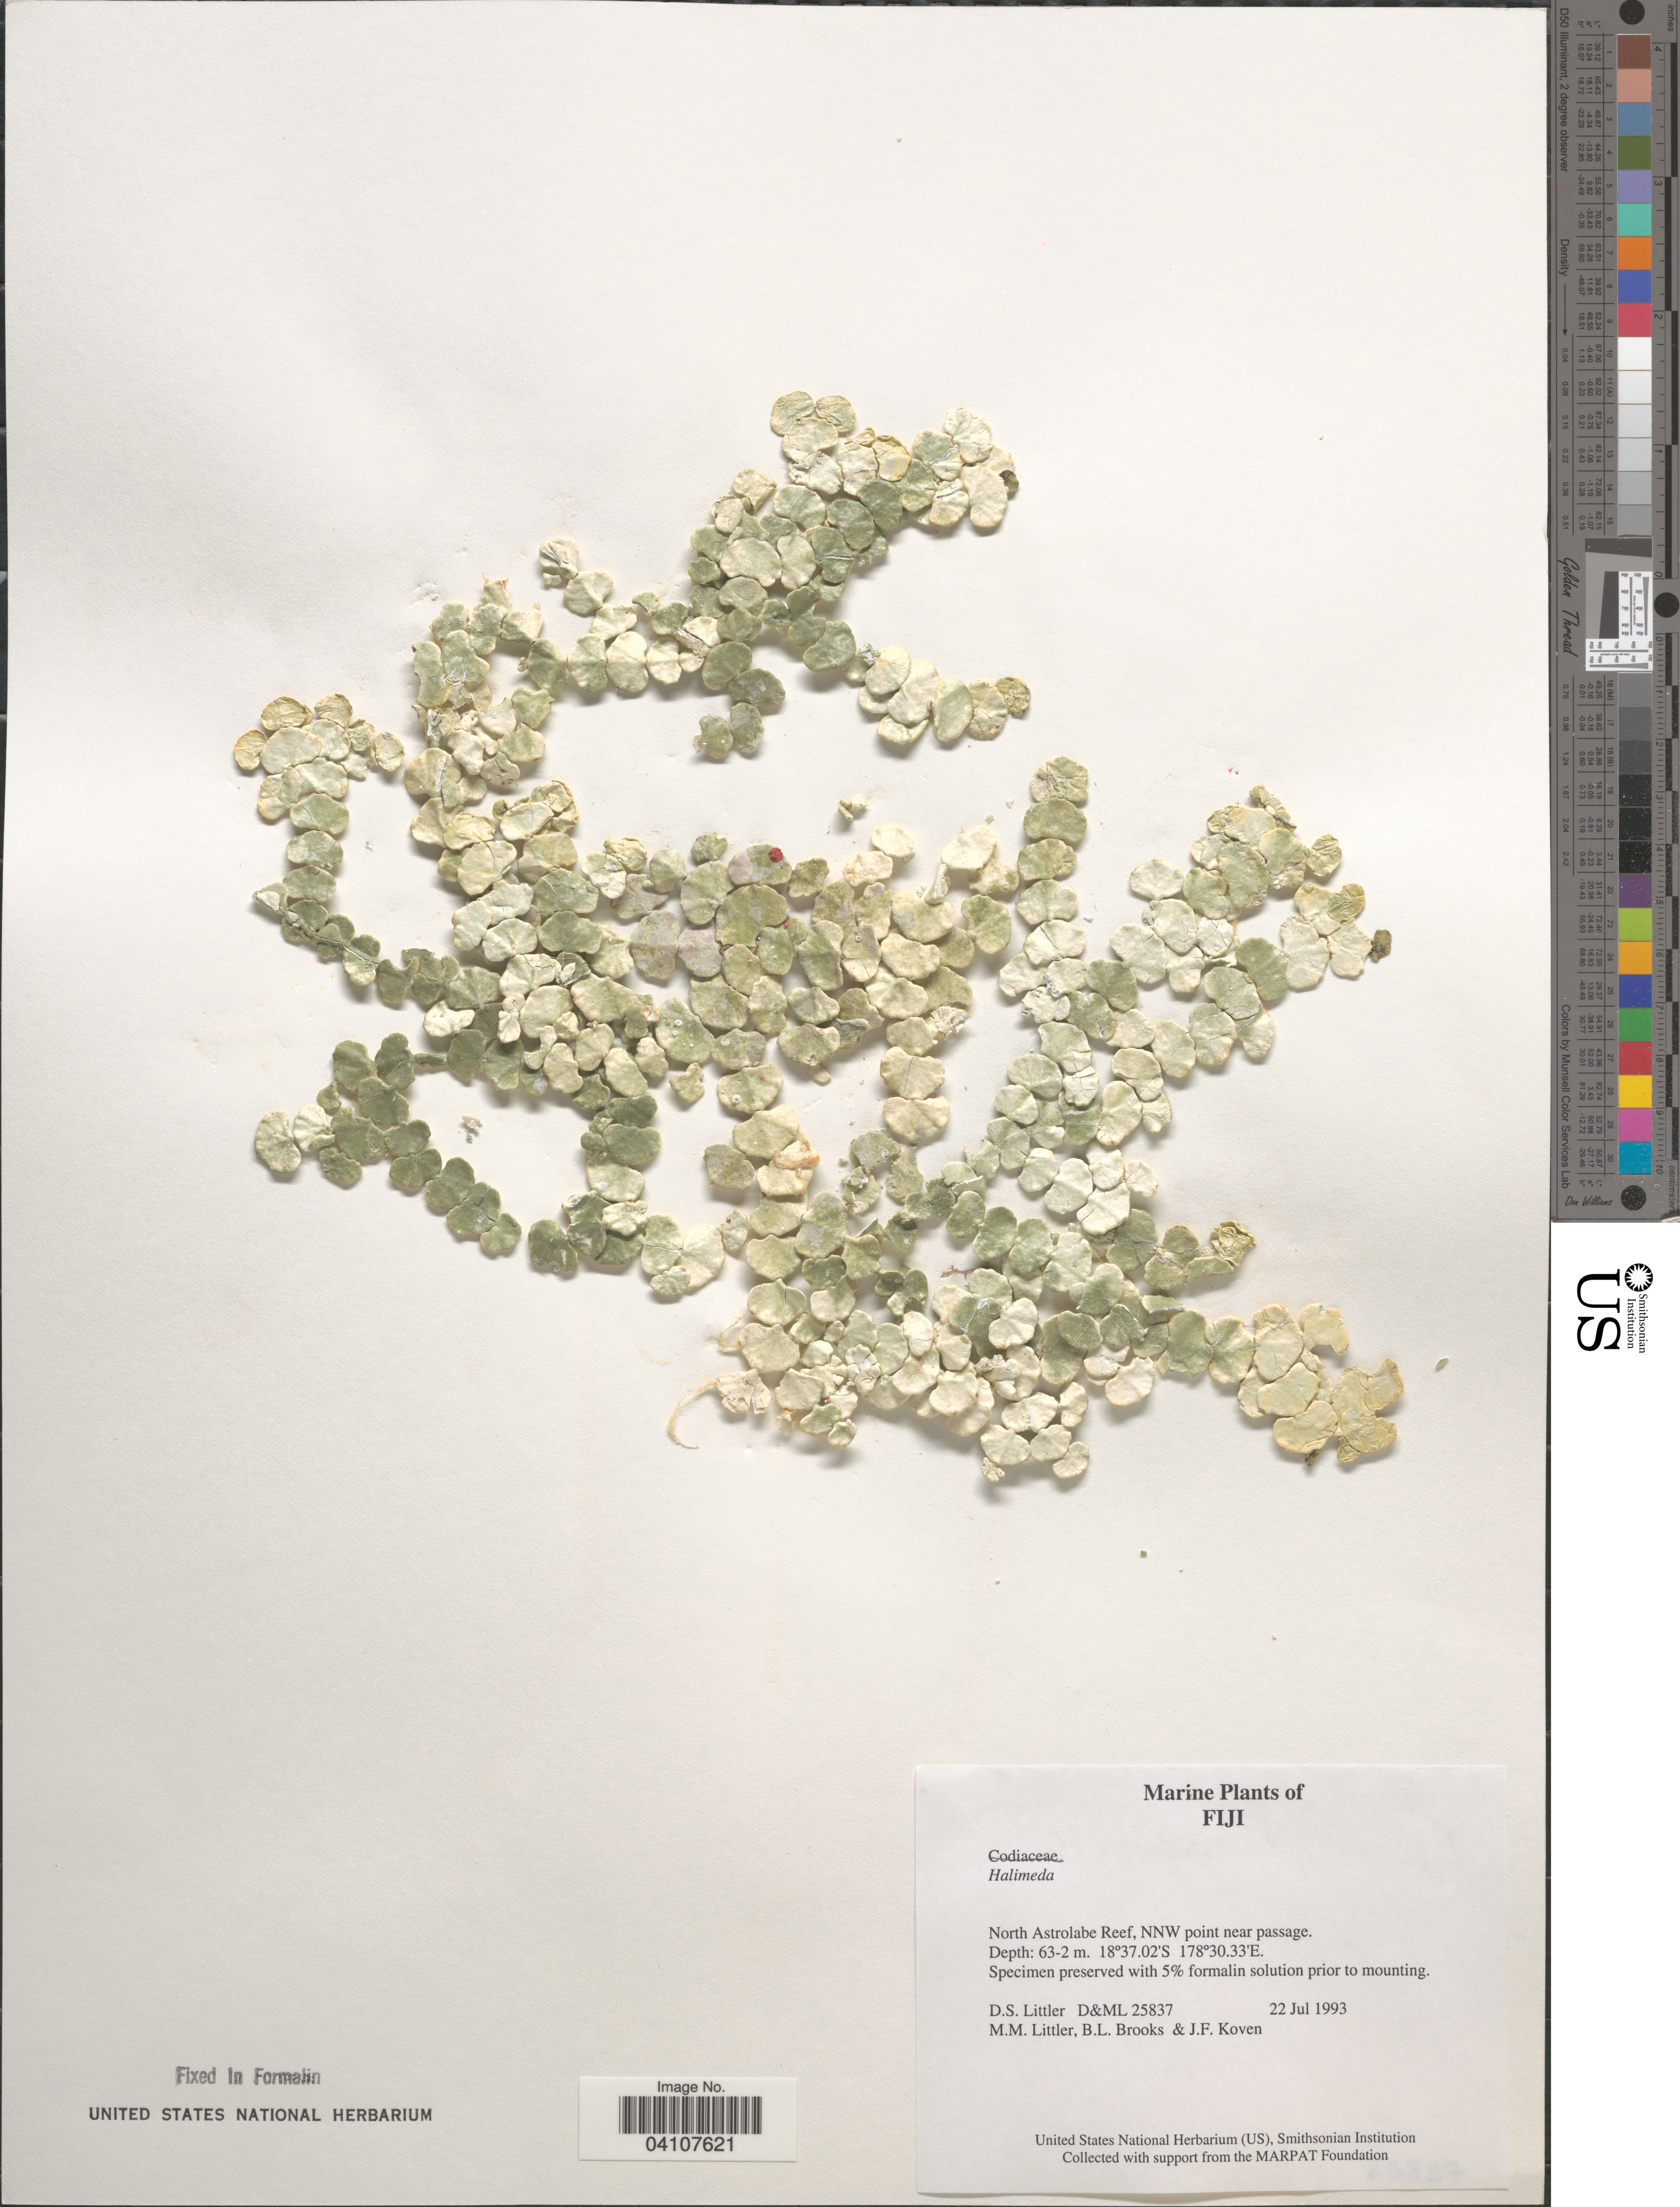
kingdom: Plantae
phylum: Chlorophyta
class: Ulvophyceae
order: Bryopsidales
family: Halimedaceae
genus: Halimeda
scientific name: Halimeda sp.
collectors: D. S. Littler, B. Brooks & J. Koven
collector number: D&ML25837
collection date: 1993-07-22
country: Fiji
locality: North Astrolabe Reef, NNW point near passage.